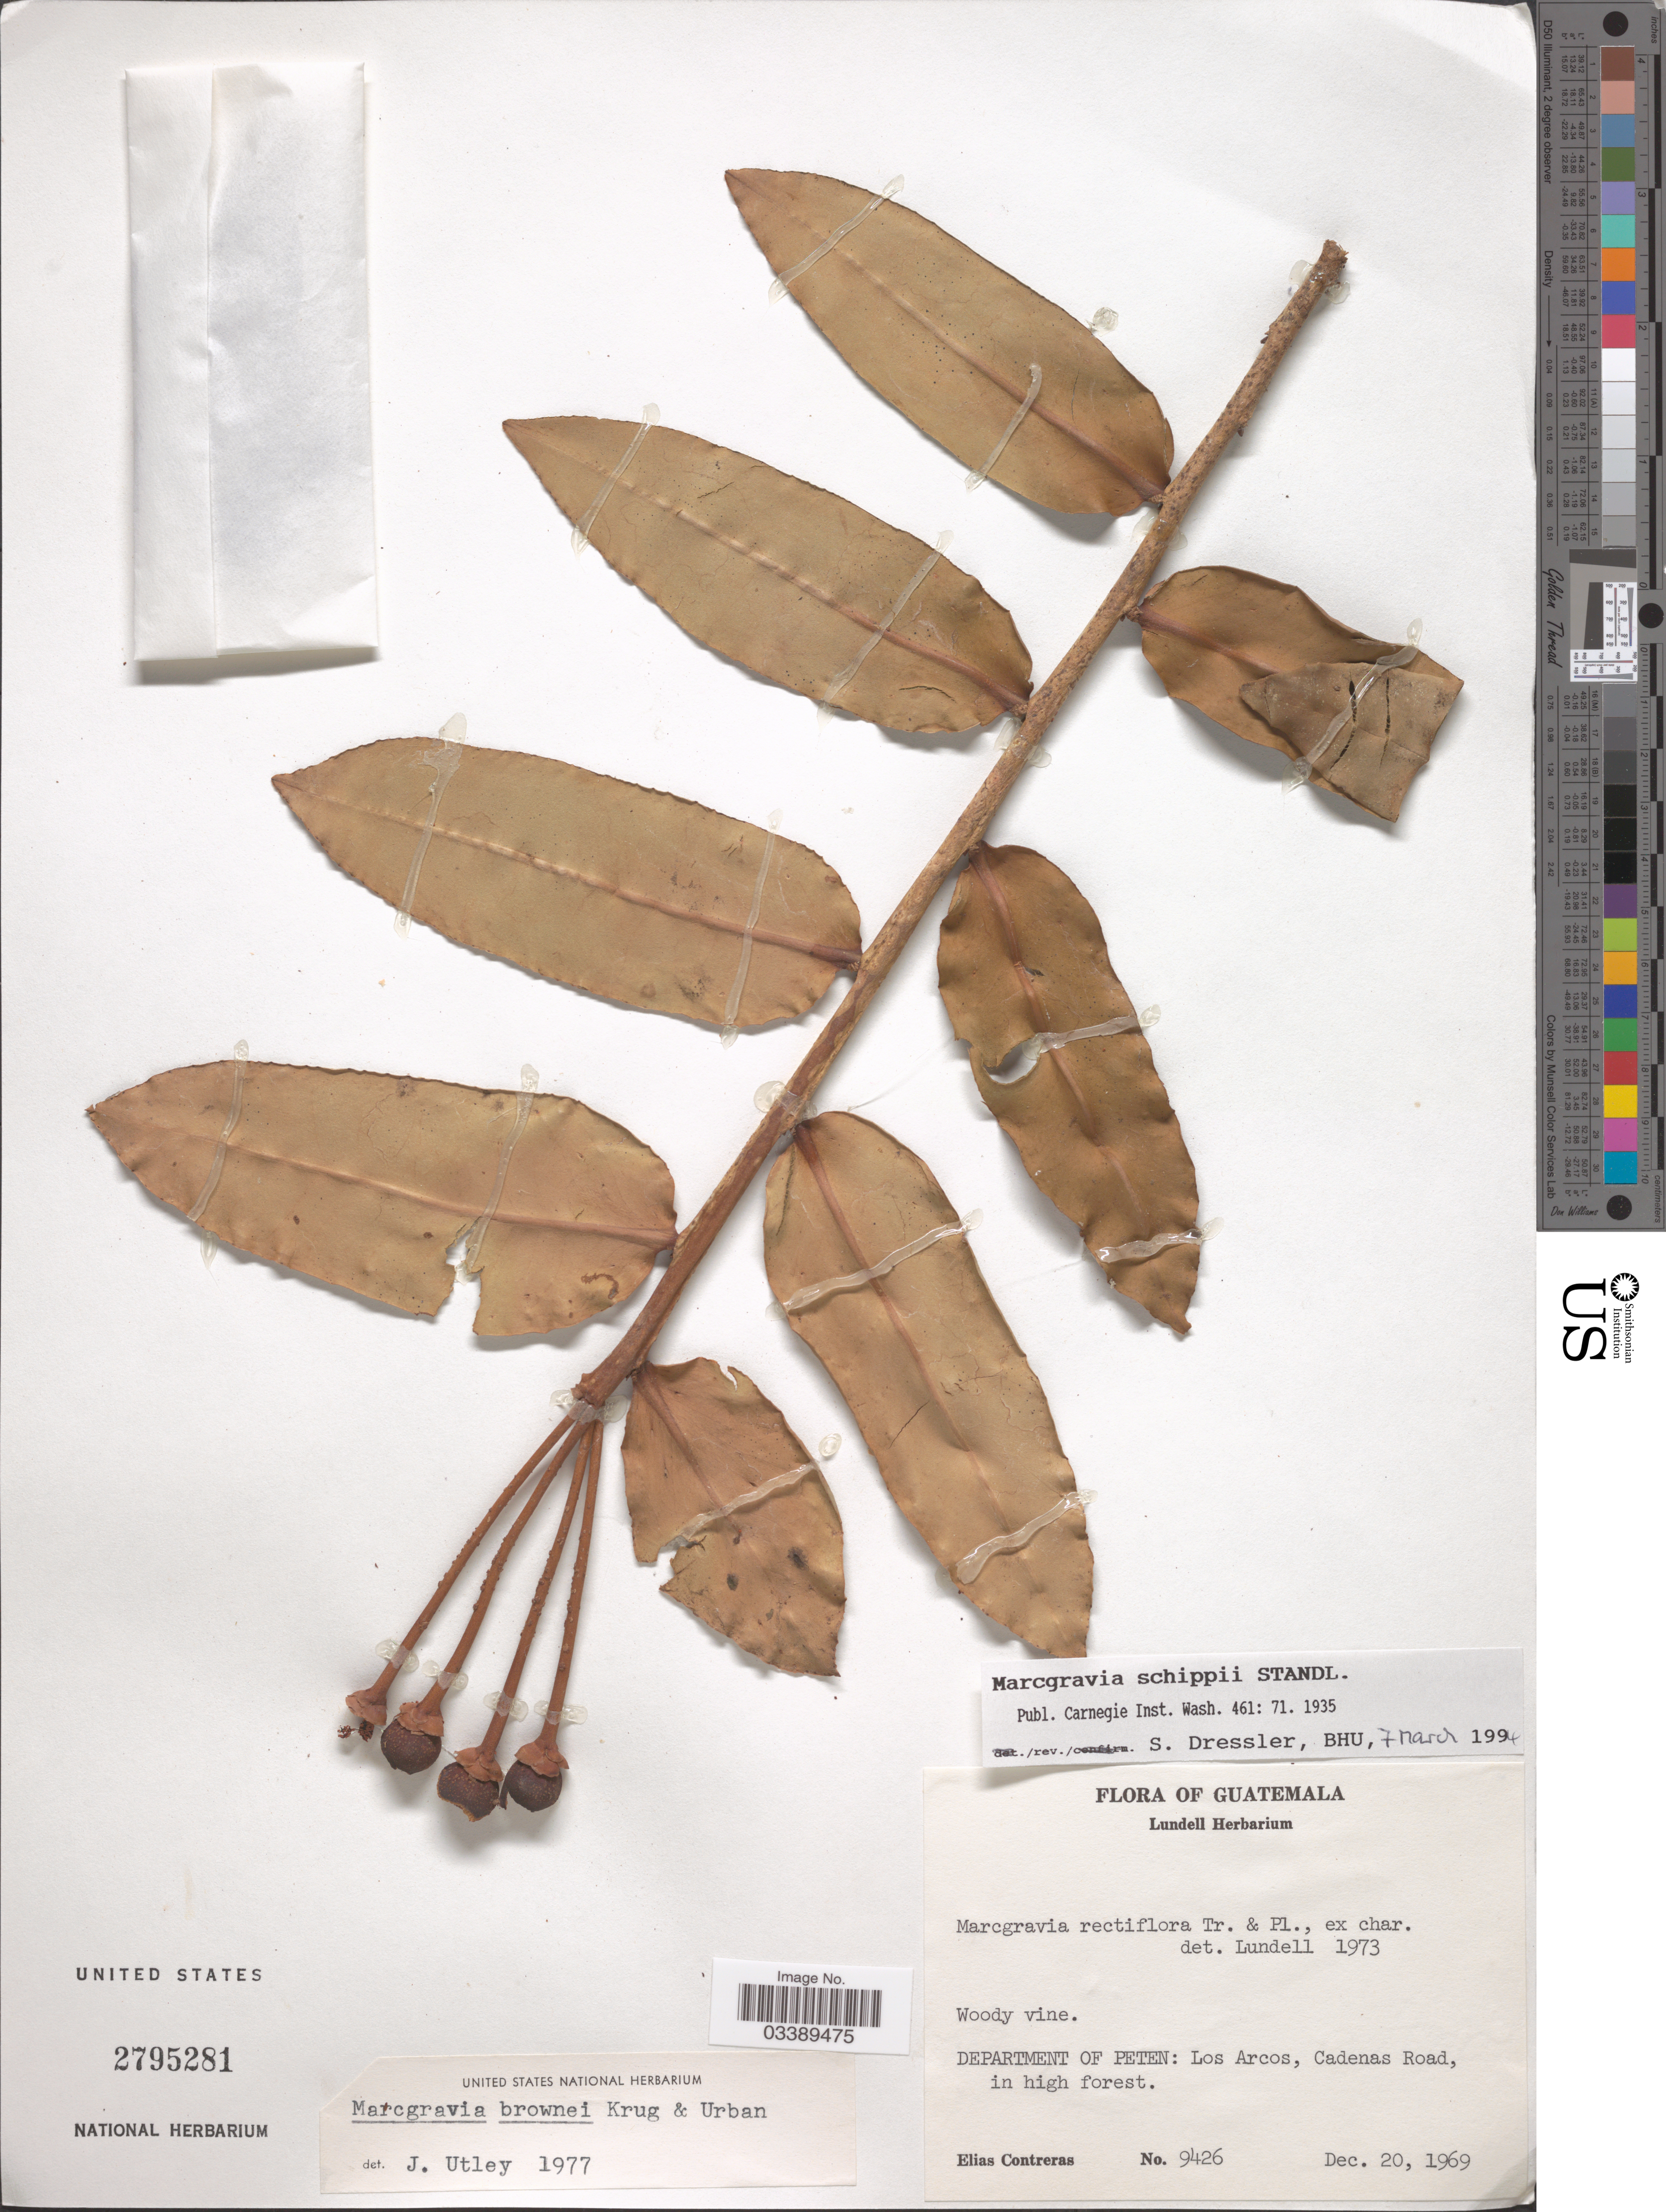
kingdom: Plantae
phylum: Tracheophyta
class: Magnoliopsida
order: Ericales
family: Marcgraviaceae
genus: Marcgravia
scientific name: Marcgravia schippii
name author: Standl.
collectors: E. Contreras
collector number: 9426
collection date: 1969-12-20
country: Guatemala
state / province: El Petén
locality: Department of Peten: Los Arcos, Cadenas Road, in high forest.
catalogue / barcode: US 2795281